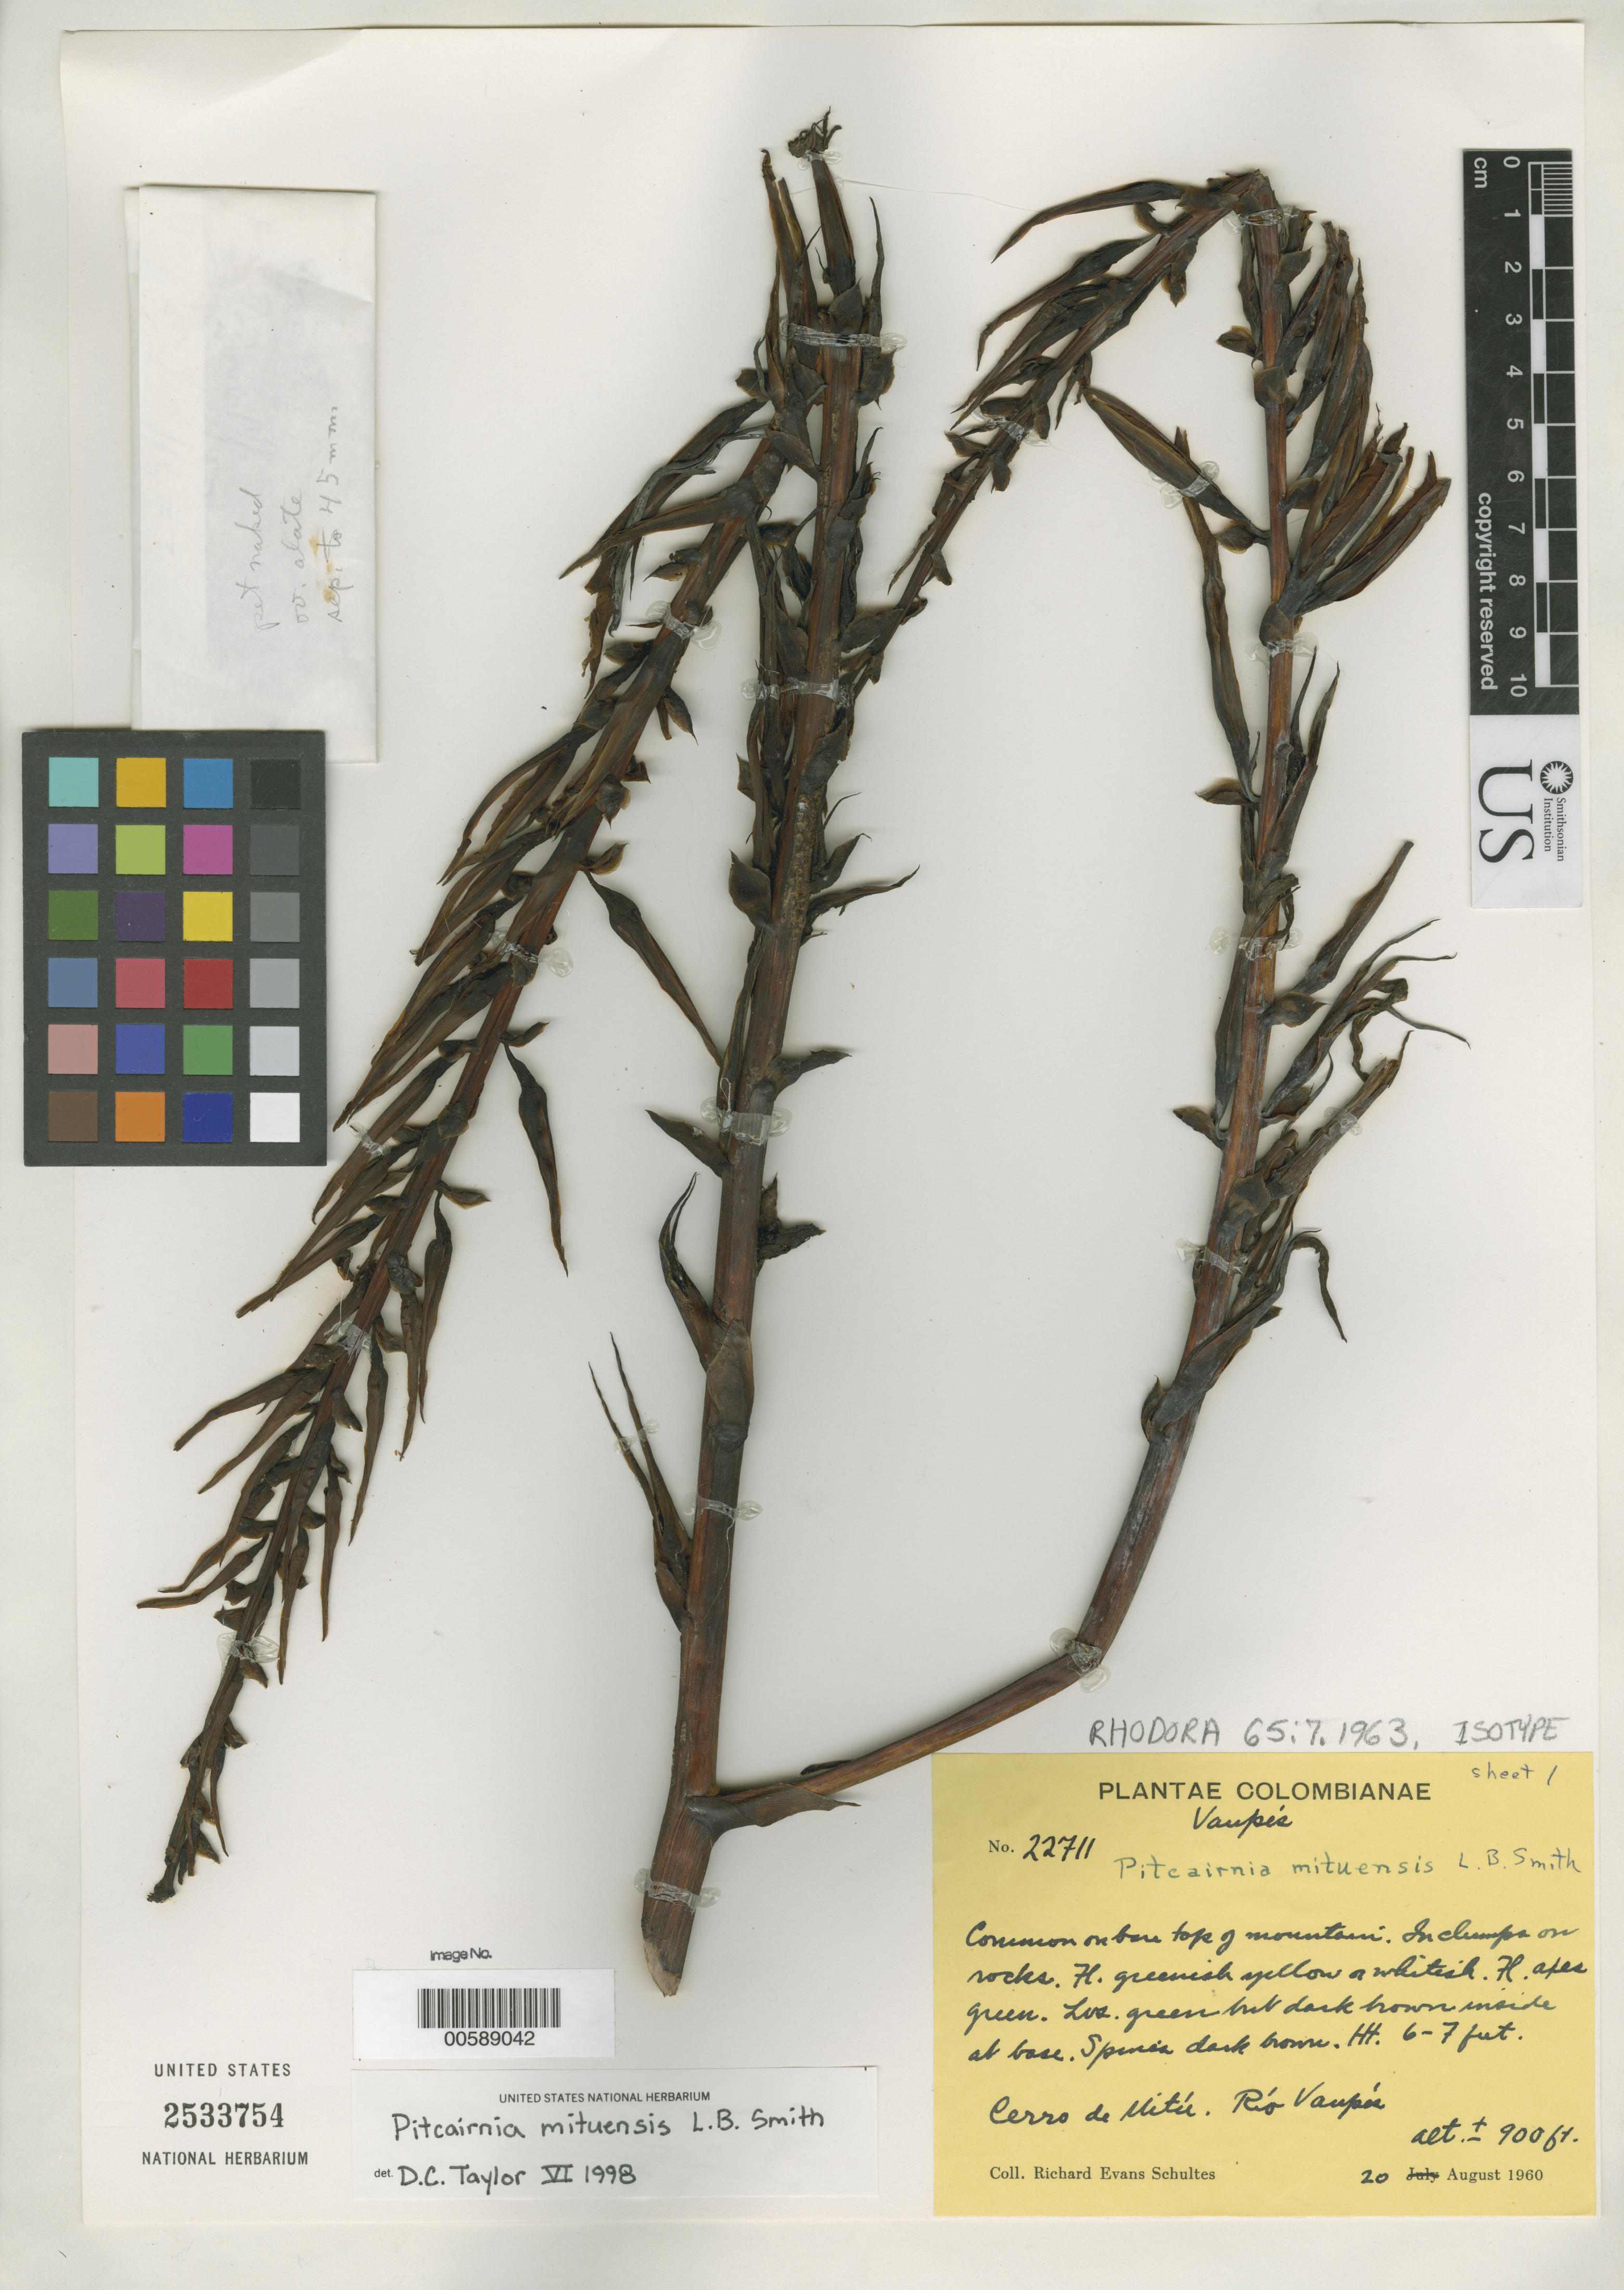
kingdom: Plantae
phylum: Tracheophyta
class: Liliopsida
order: Poales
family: Bromeliaceae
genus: Pitcairnia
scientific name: Pitcairnia mituensis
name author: L.B. Sm.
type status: Isotype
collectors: R. E. Schultes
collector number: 22711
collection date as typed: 20 Aug 1960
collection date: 1960-08-20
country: Colombia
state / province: Vaupés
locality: Cerro de Mitu, Rio Vaupes.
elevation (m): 274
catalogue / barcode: US 2533754